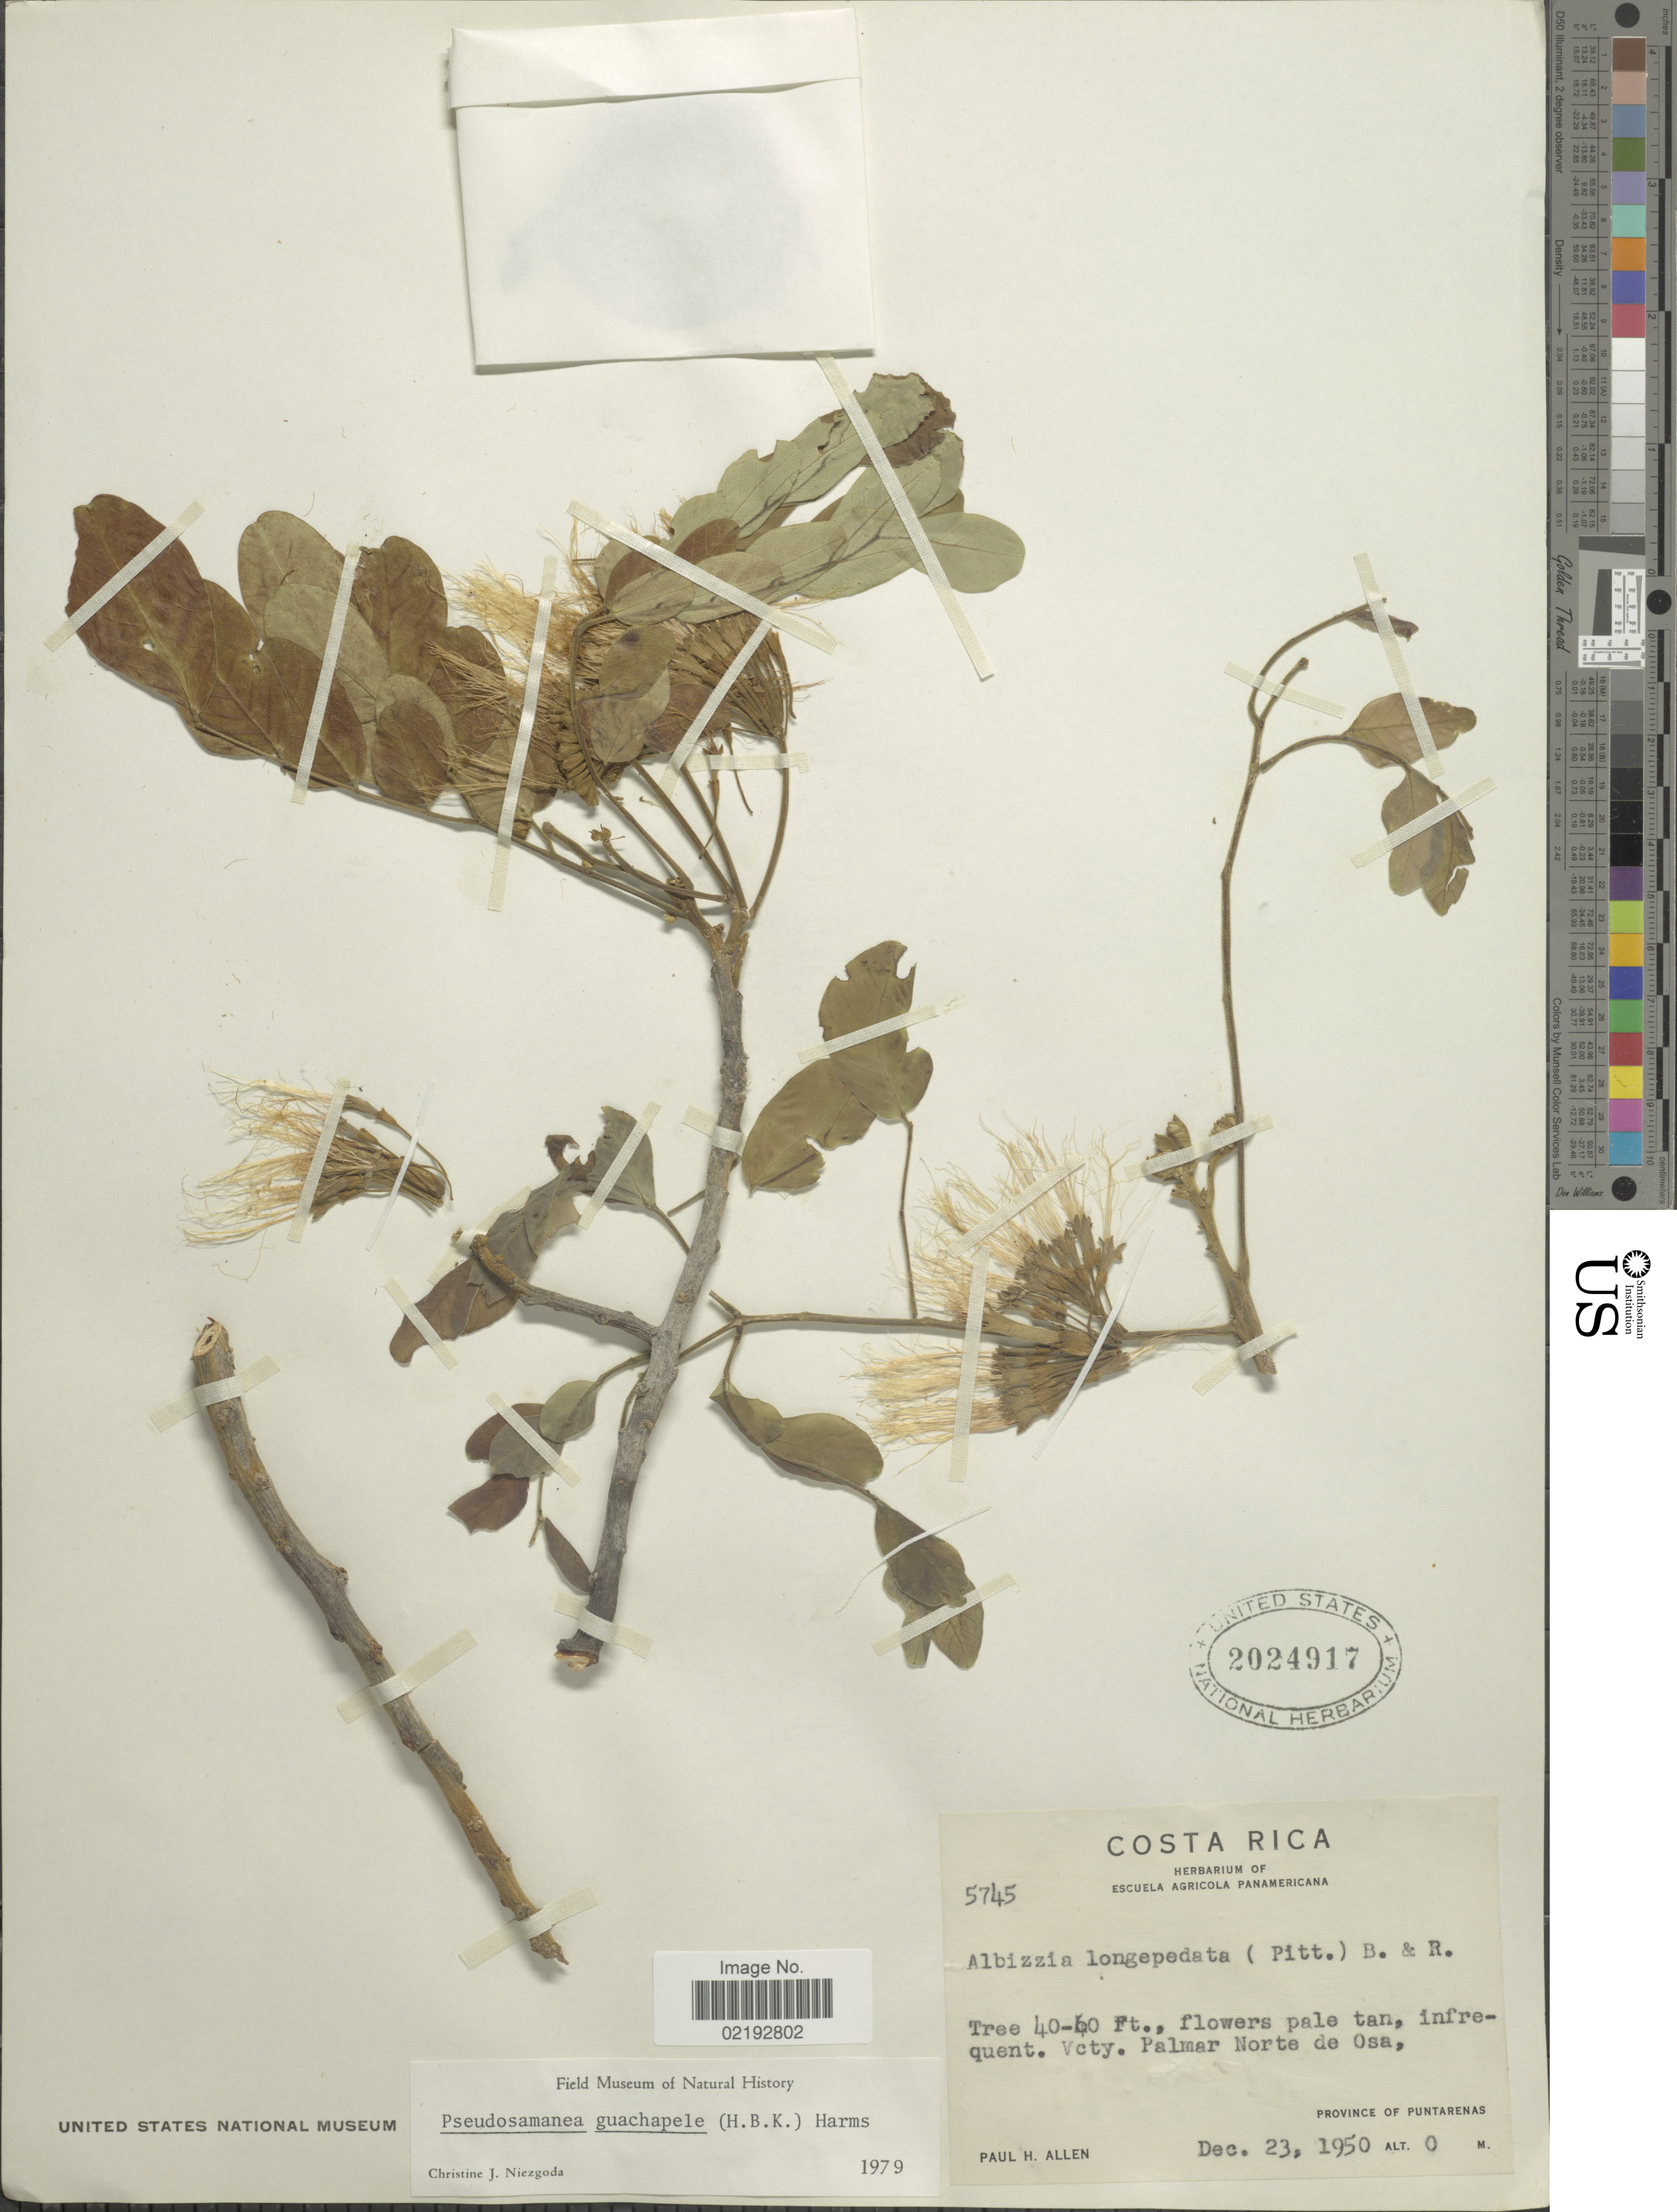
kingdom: Plantae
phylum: Tracheophyta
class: Magnoliopsida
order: Fabales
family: Fabaceae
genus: Pseudosamanea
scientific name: Pseudosamanea guachapele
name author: (Kunth) Harms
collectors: P. H. Allen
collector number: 5745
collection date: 1950-12-23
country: Costa Rica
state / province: Puntarenas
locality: Vcty. Palmar Norte de Osa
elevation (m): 0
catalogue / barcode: US 2024917